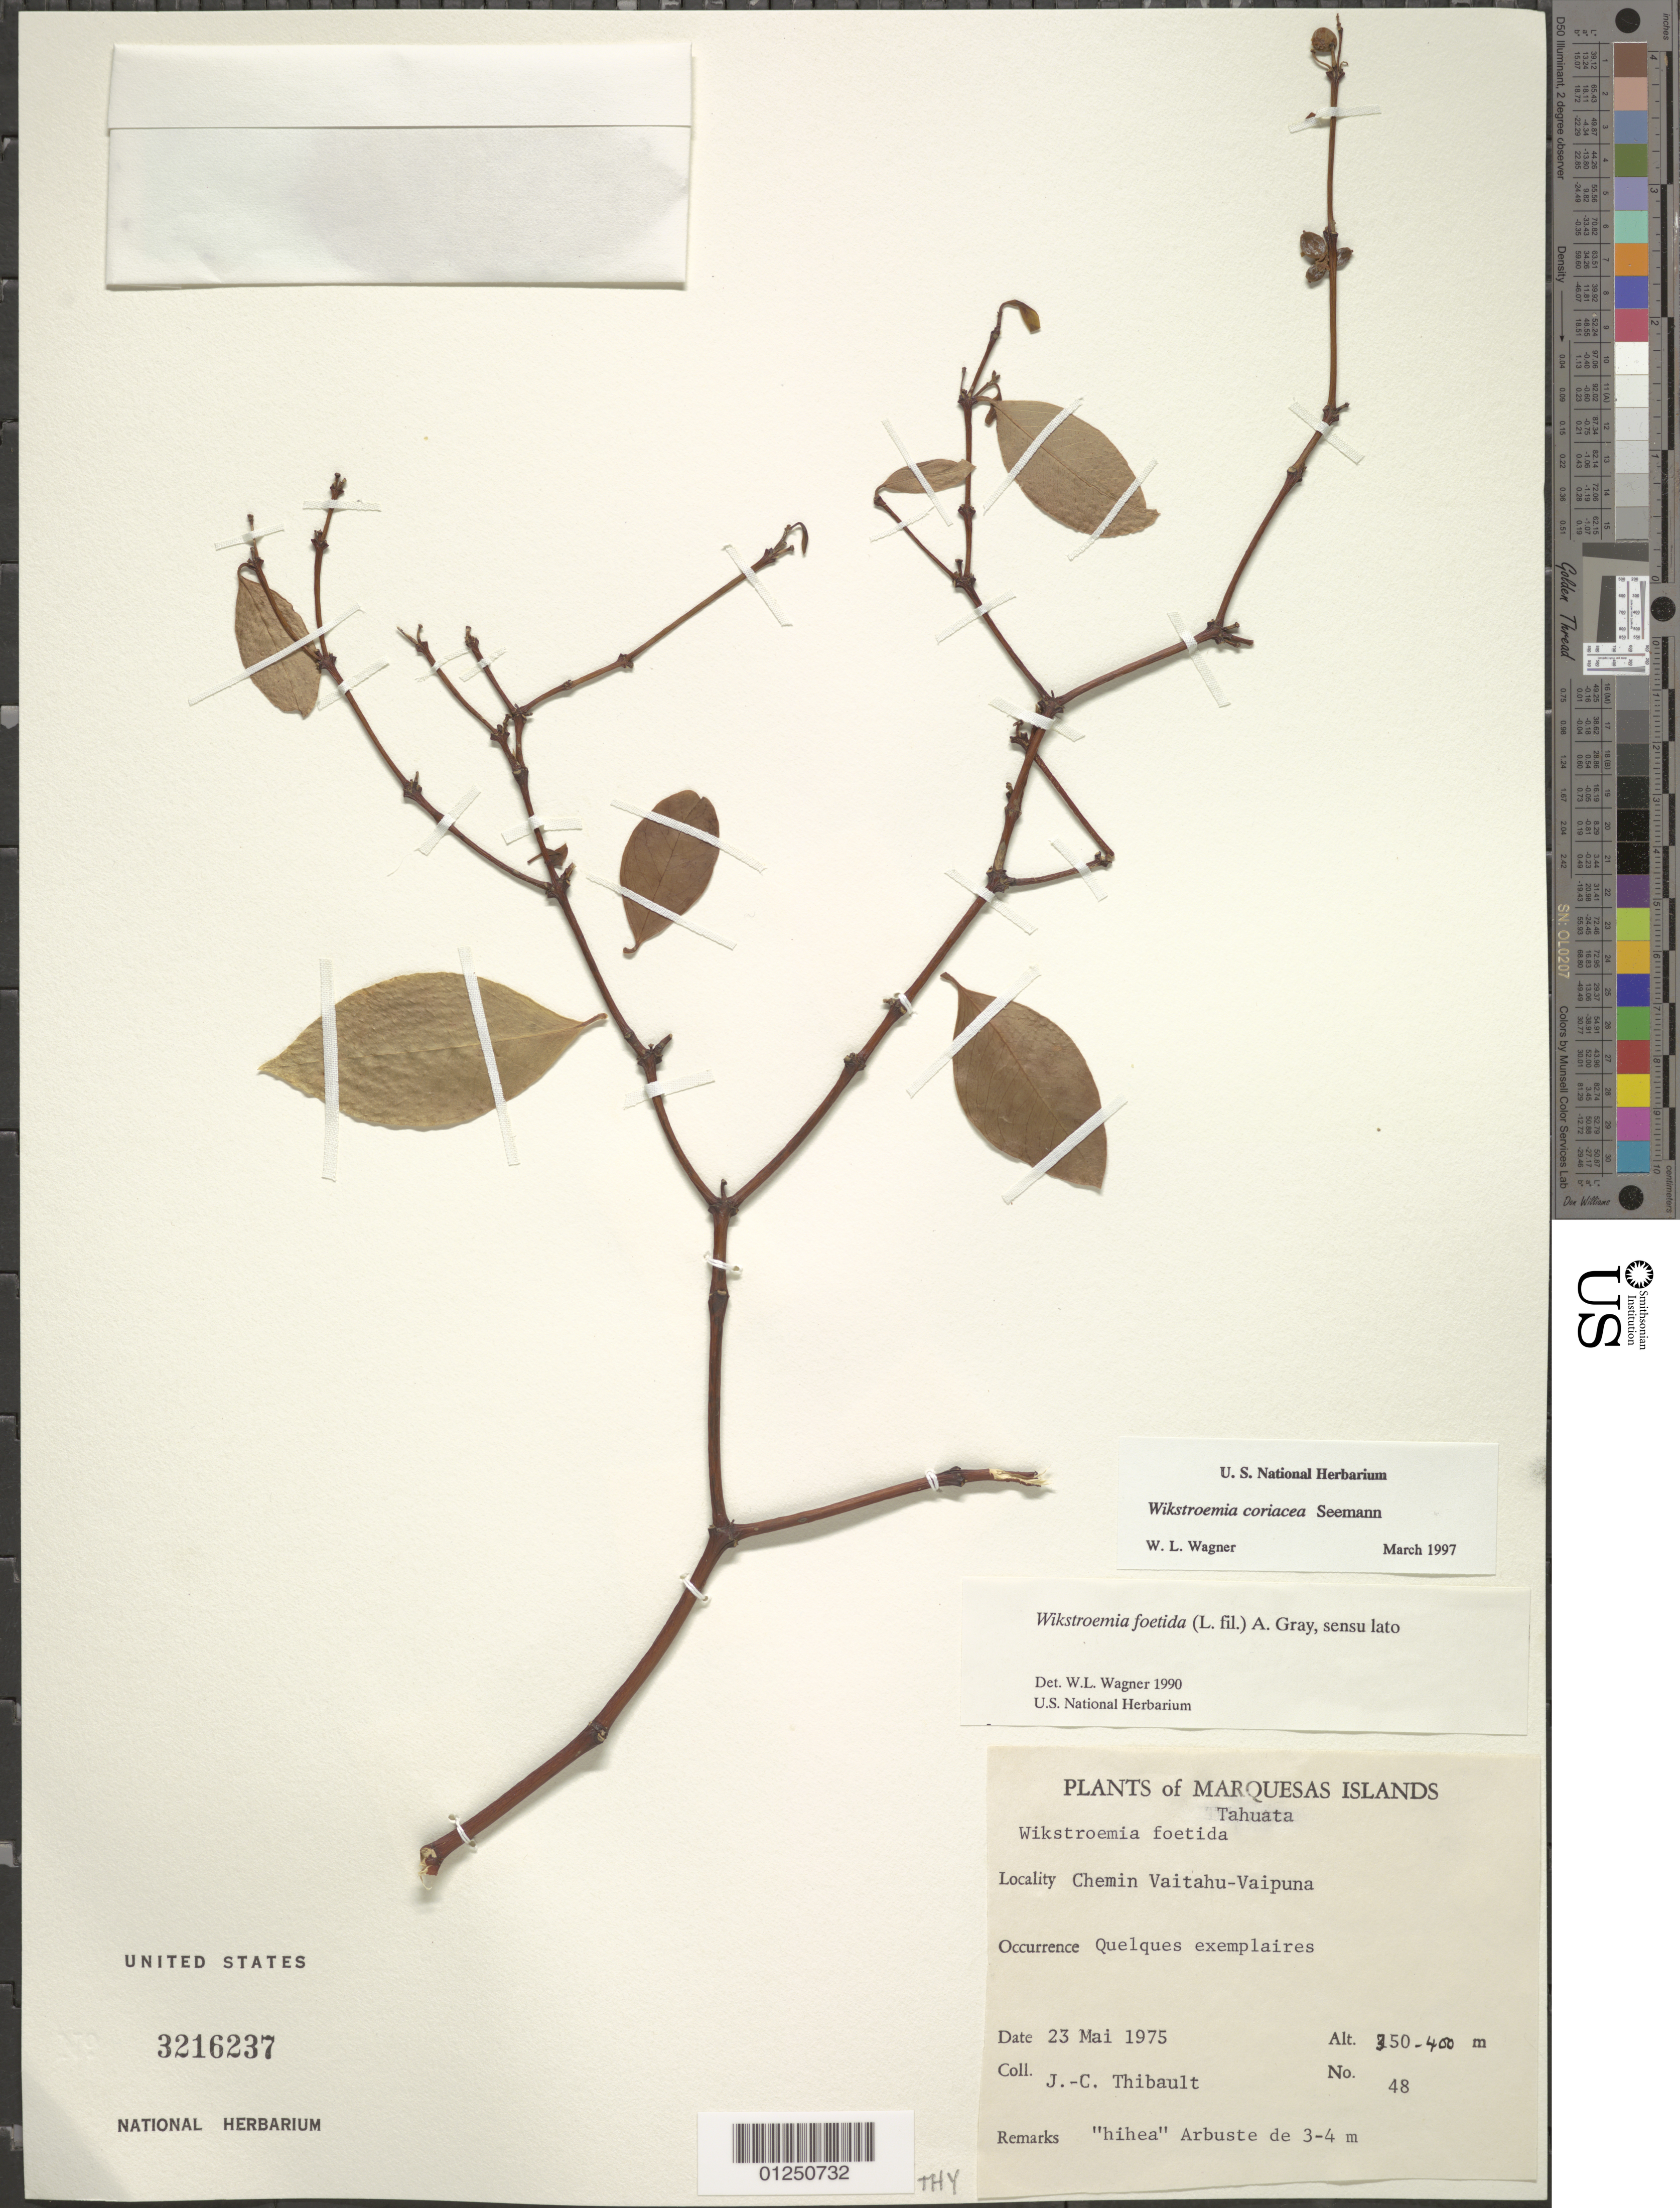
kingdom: Plantae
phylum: Tracheophyta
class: Magnoliopsida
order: Malvales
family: Thymelaeaceae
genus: Wikstroemia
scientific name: Wikstroemia coriacea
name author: Seem.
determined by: Wagner, W. L., (BOT), Smithsonian Institution - National Museum of Natural History (UNITED STATES)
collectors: J. Thibault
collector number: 48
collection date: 1975-05-23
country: French Polynesia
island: Tahuata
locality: Chemin Vaitahu-Vaipuna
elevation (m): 350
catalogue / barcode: US 3216237